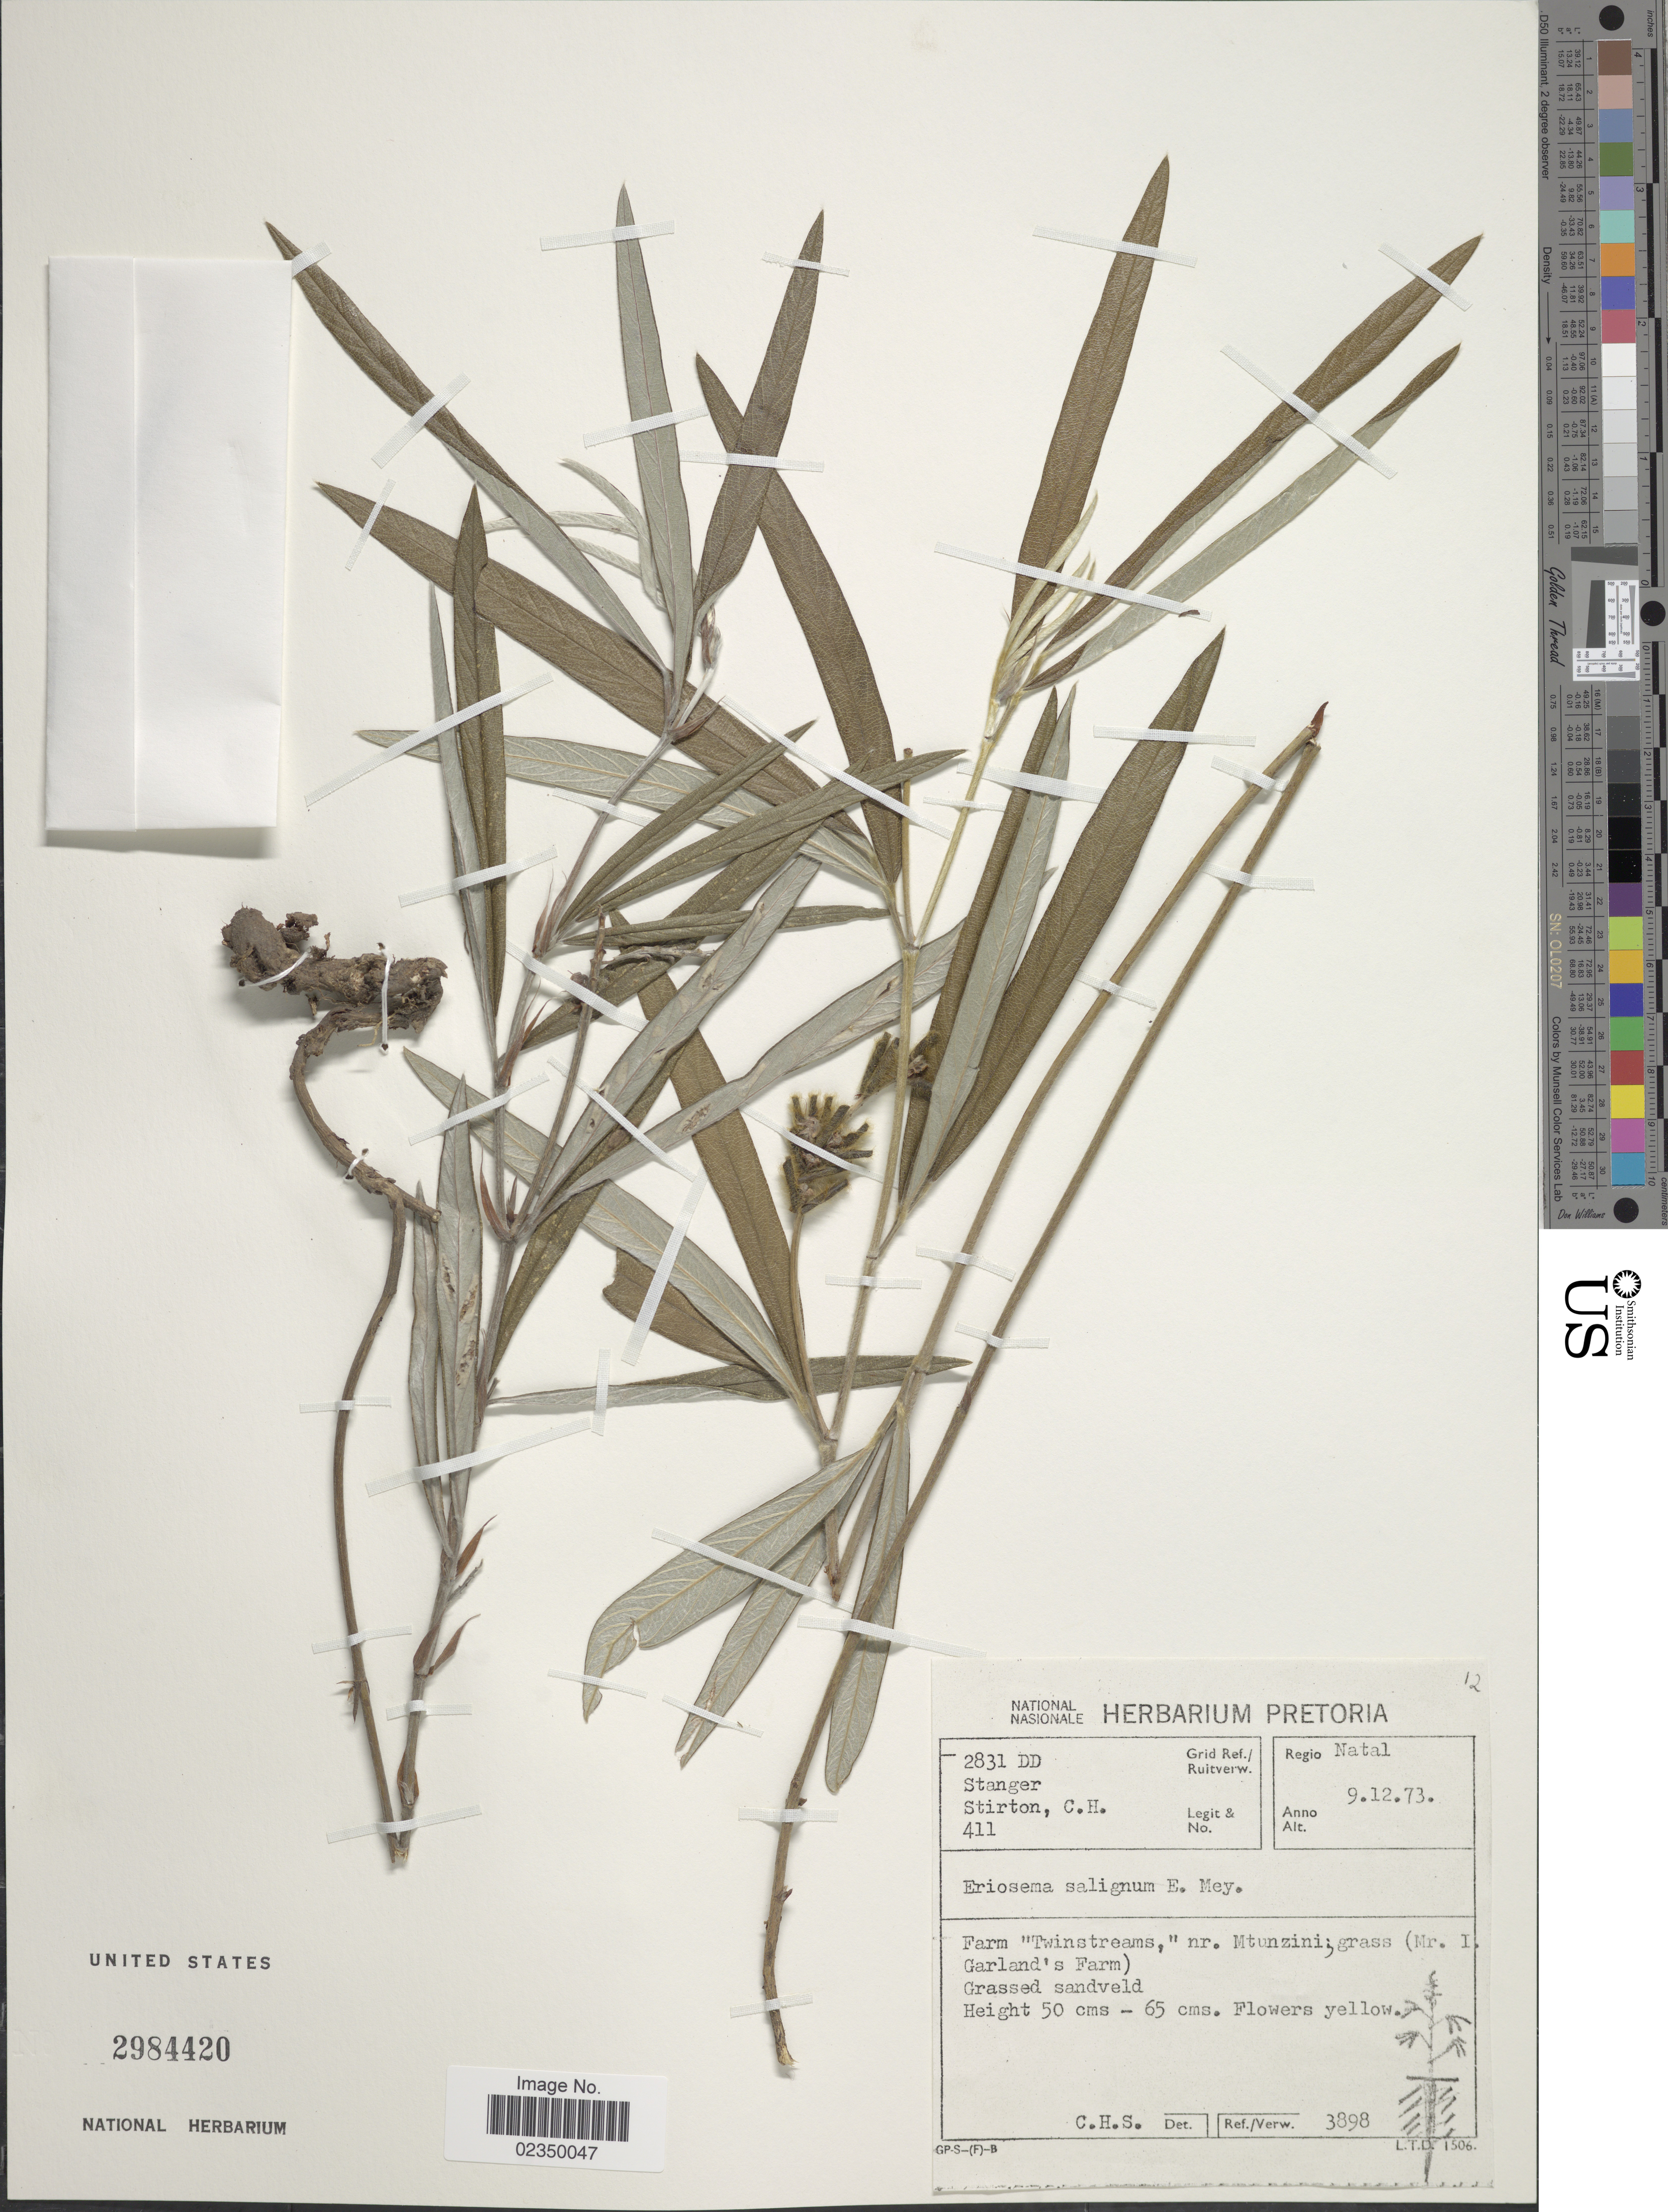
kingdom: Plantae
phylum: Tracheophyta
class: Magnoliopsida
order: Fabales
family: Fabaceae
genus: Eriosema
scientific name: Eriosema salignum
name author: E. Mey.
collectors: C. H. Stirton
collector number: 411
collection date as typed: Transcribed d/m/y: 9/12/73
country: South Africa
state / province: KwaZulu-Natal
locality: Regio Natal,. Farm "Twinstreams. "nr. Mtunzini, grass.( Mr. 1 Graland's Farm)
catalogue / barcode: US 2984420